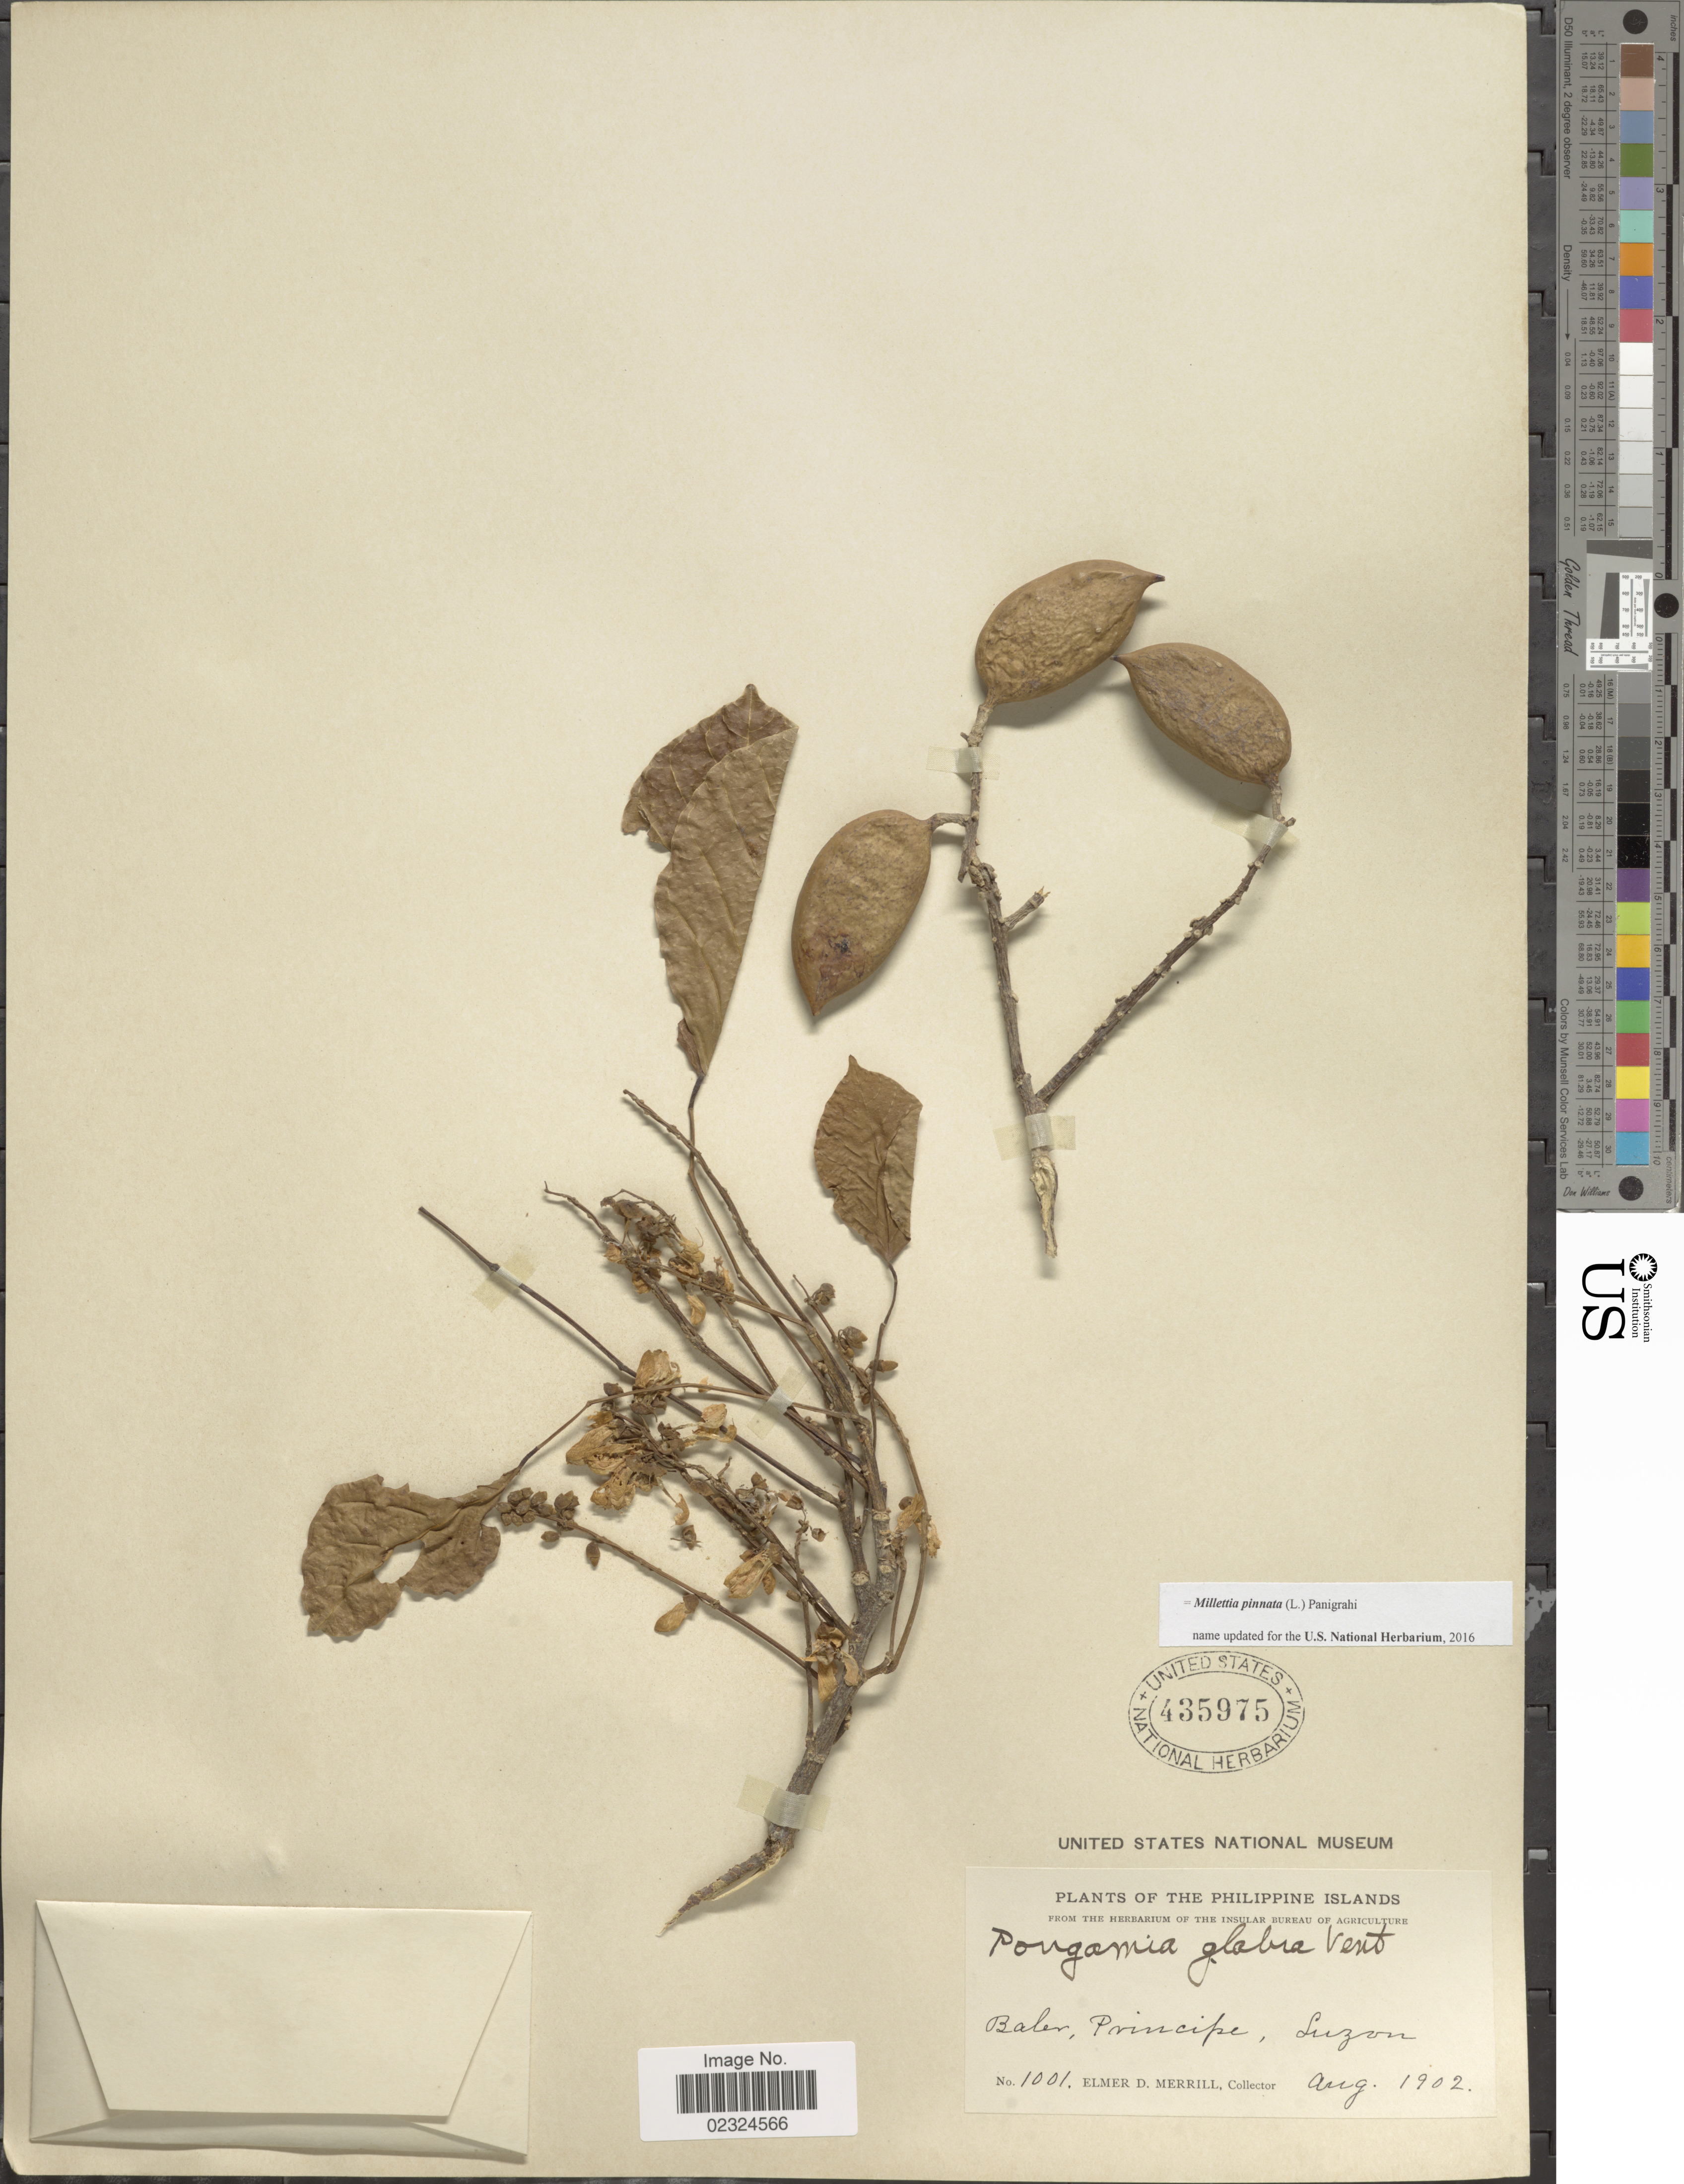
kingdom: Plantae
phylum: Tracheophyta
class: Magnoliopsida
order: Fabales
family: Fabaceae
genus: Millettia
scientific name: Millettia pinnata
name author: (L.) Panigrahi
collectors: E. D. Merrill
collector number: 1001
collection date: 1902-08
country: Philippines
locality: Balac, Principe, Luzon. Philipinne Islands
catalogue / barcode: US 435975